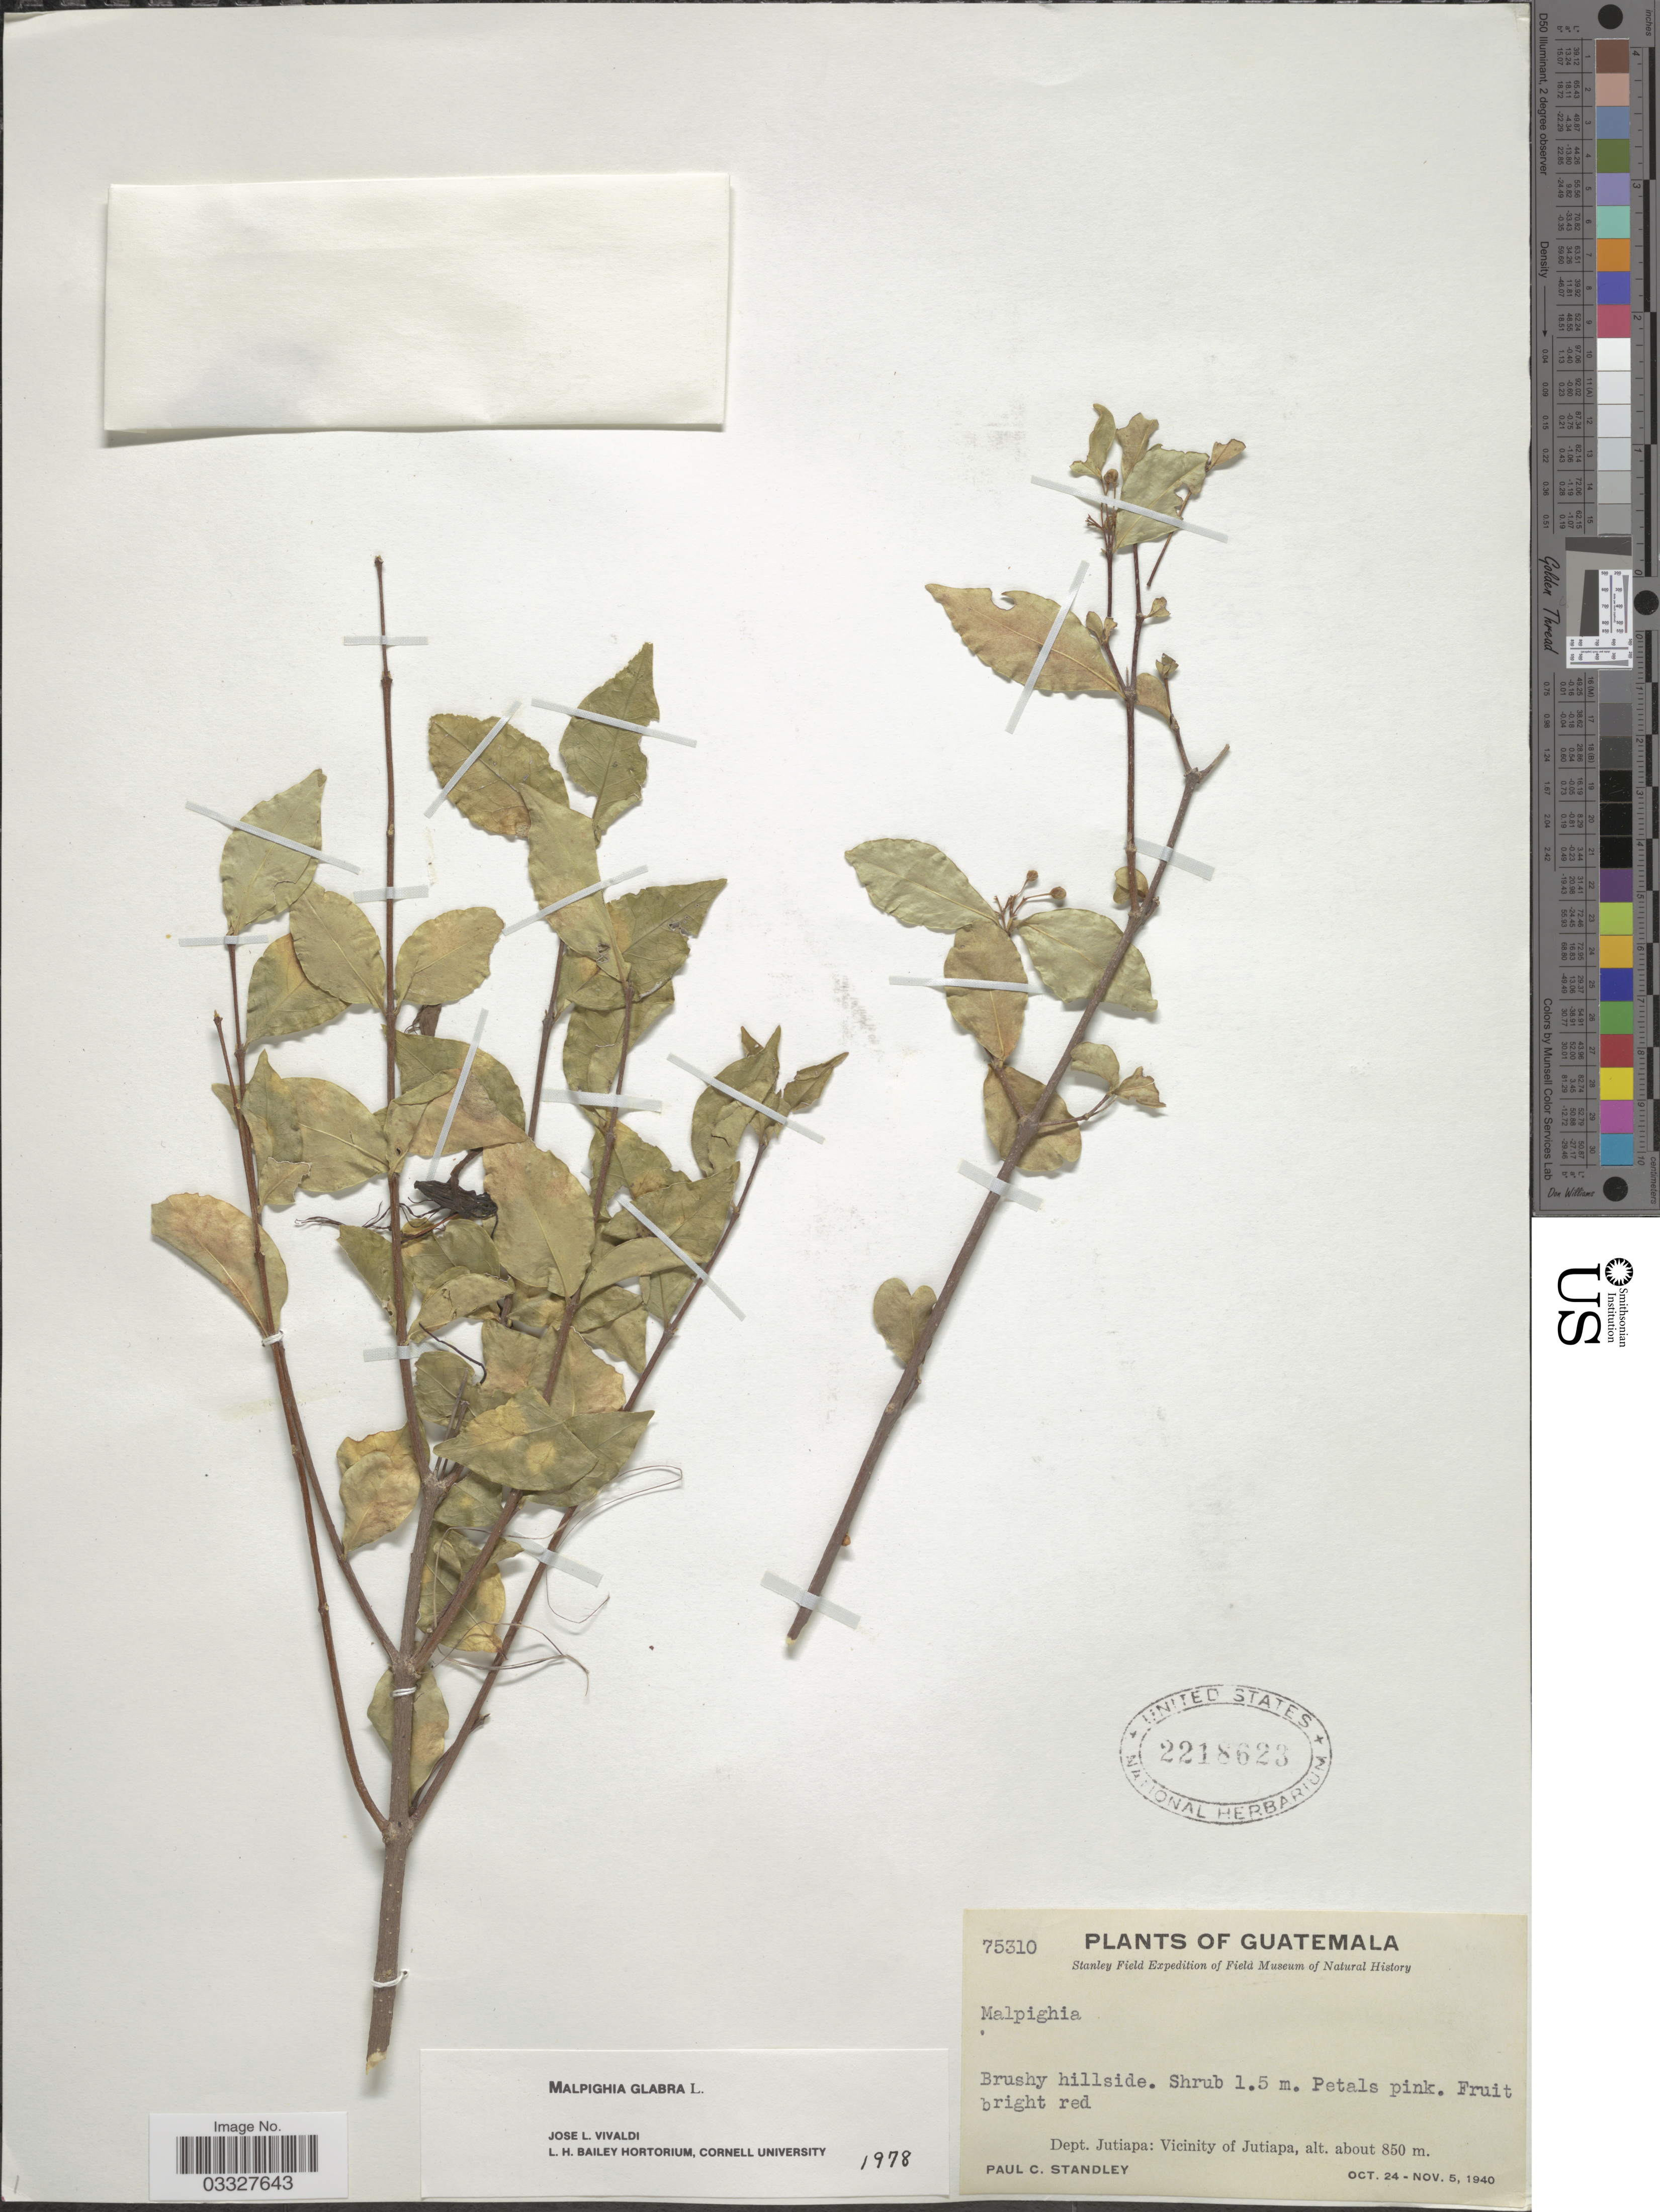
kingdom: Plantae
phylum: Tracheophyta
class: Magnoliopsida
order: Malpighiales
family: Malpighiaceae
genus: Malpighia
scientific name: Malpighia glabra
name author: L.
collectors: P. C. Standley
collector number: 75310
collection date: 1940-10-24/1940-11-05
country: Guatemala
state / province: Jutiapa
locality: Dept. Jutiapa: Vicinity of Jutiapa.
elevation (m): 850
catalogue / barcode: US 2218623